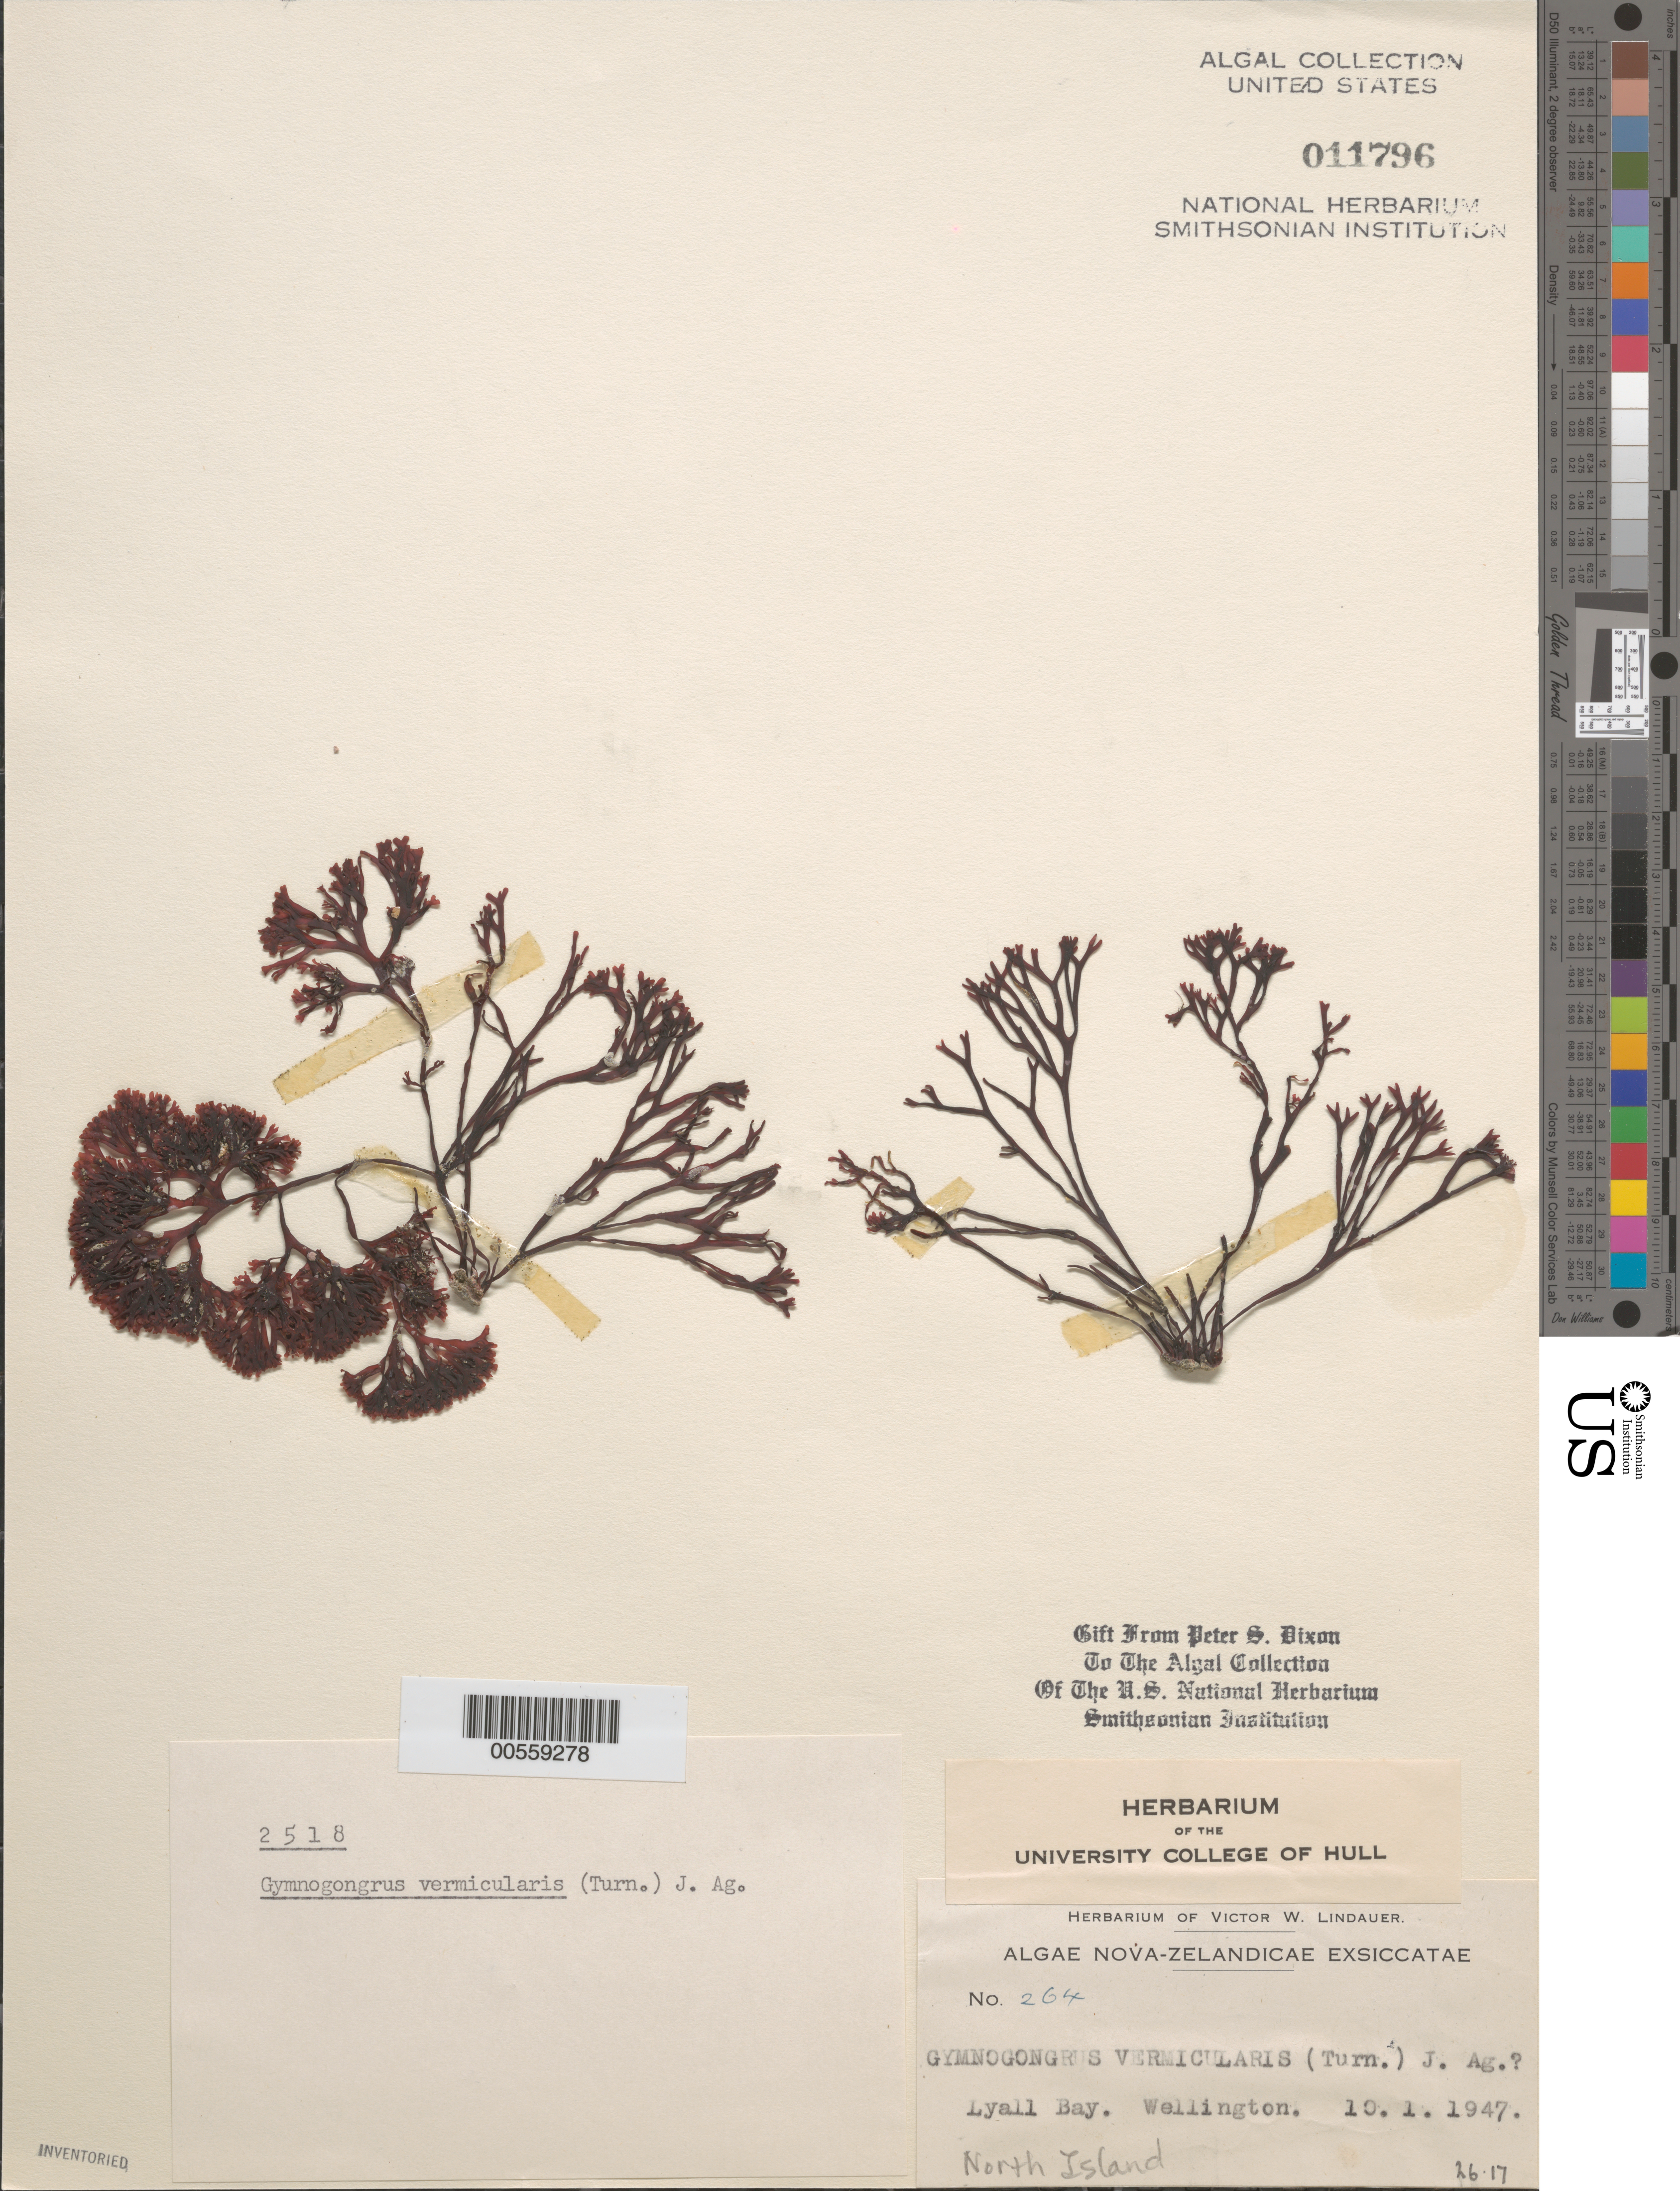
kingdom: Plantae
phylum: Rhodophyta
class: Florideophyceae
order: Gigartinales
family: Phyllophoraceae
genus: Ahnfeltiopsis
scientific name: Ahnfeltiopsis vermicularis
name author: (C. Agardh) P.C. Silva & DeCew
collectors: V. Lindauer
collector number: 264 & PSD 2518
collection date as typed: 10 Jan 1947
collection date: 1947-01-10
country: New Zealand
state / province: Wellington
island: North Island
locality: Lyall Bay, Wellington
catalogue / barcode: US 11796